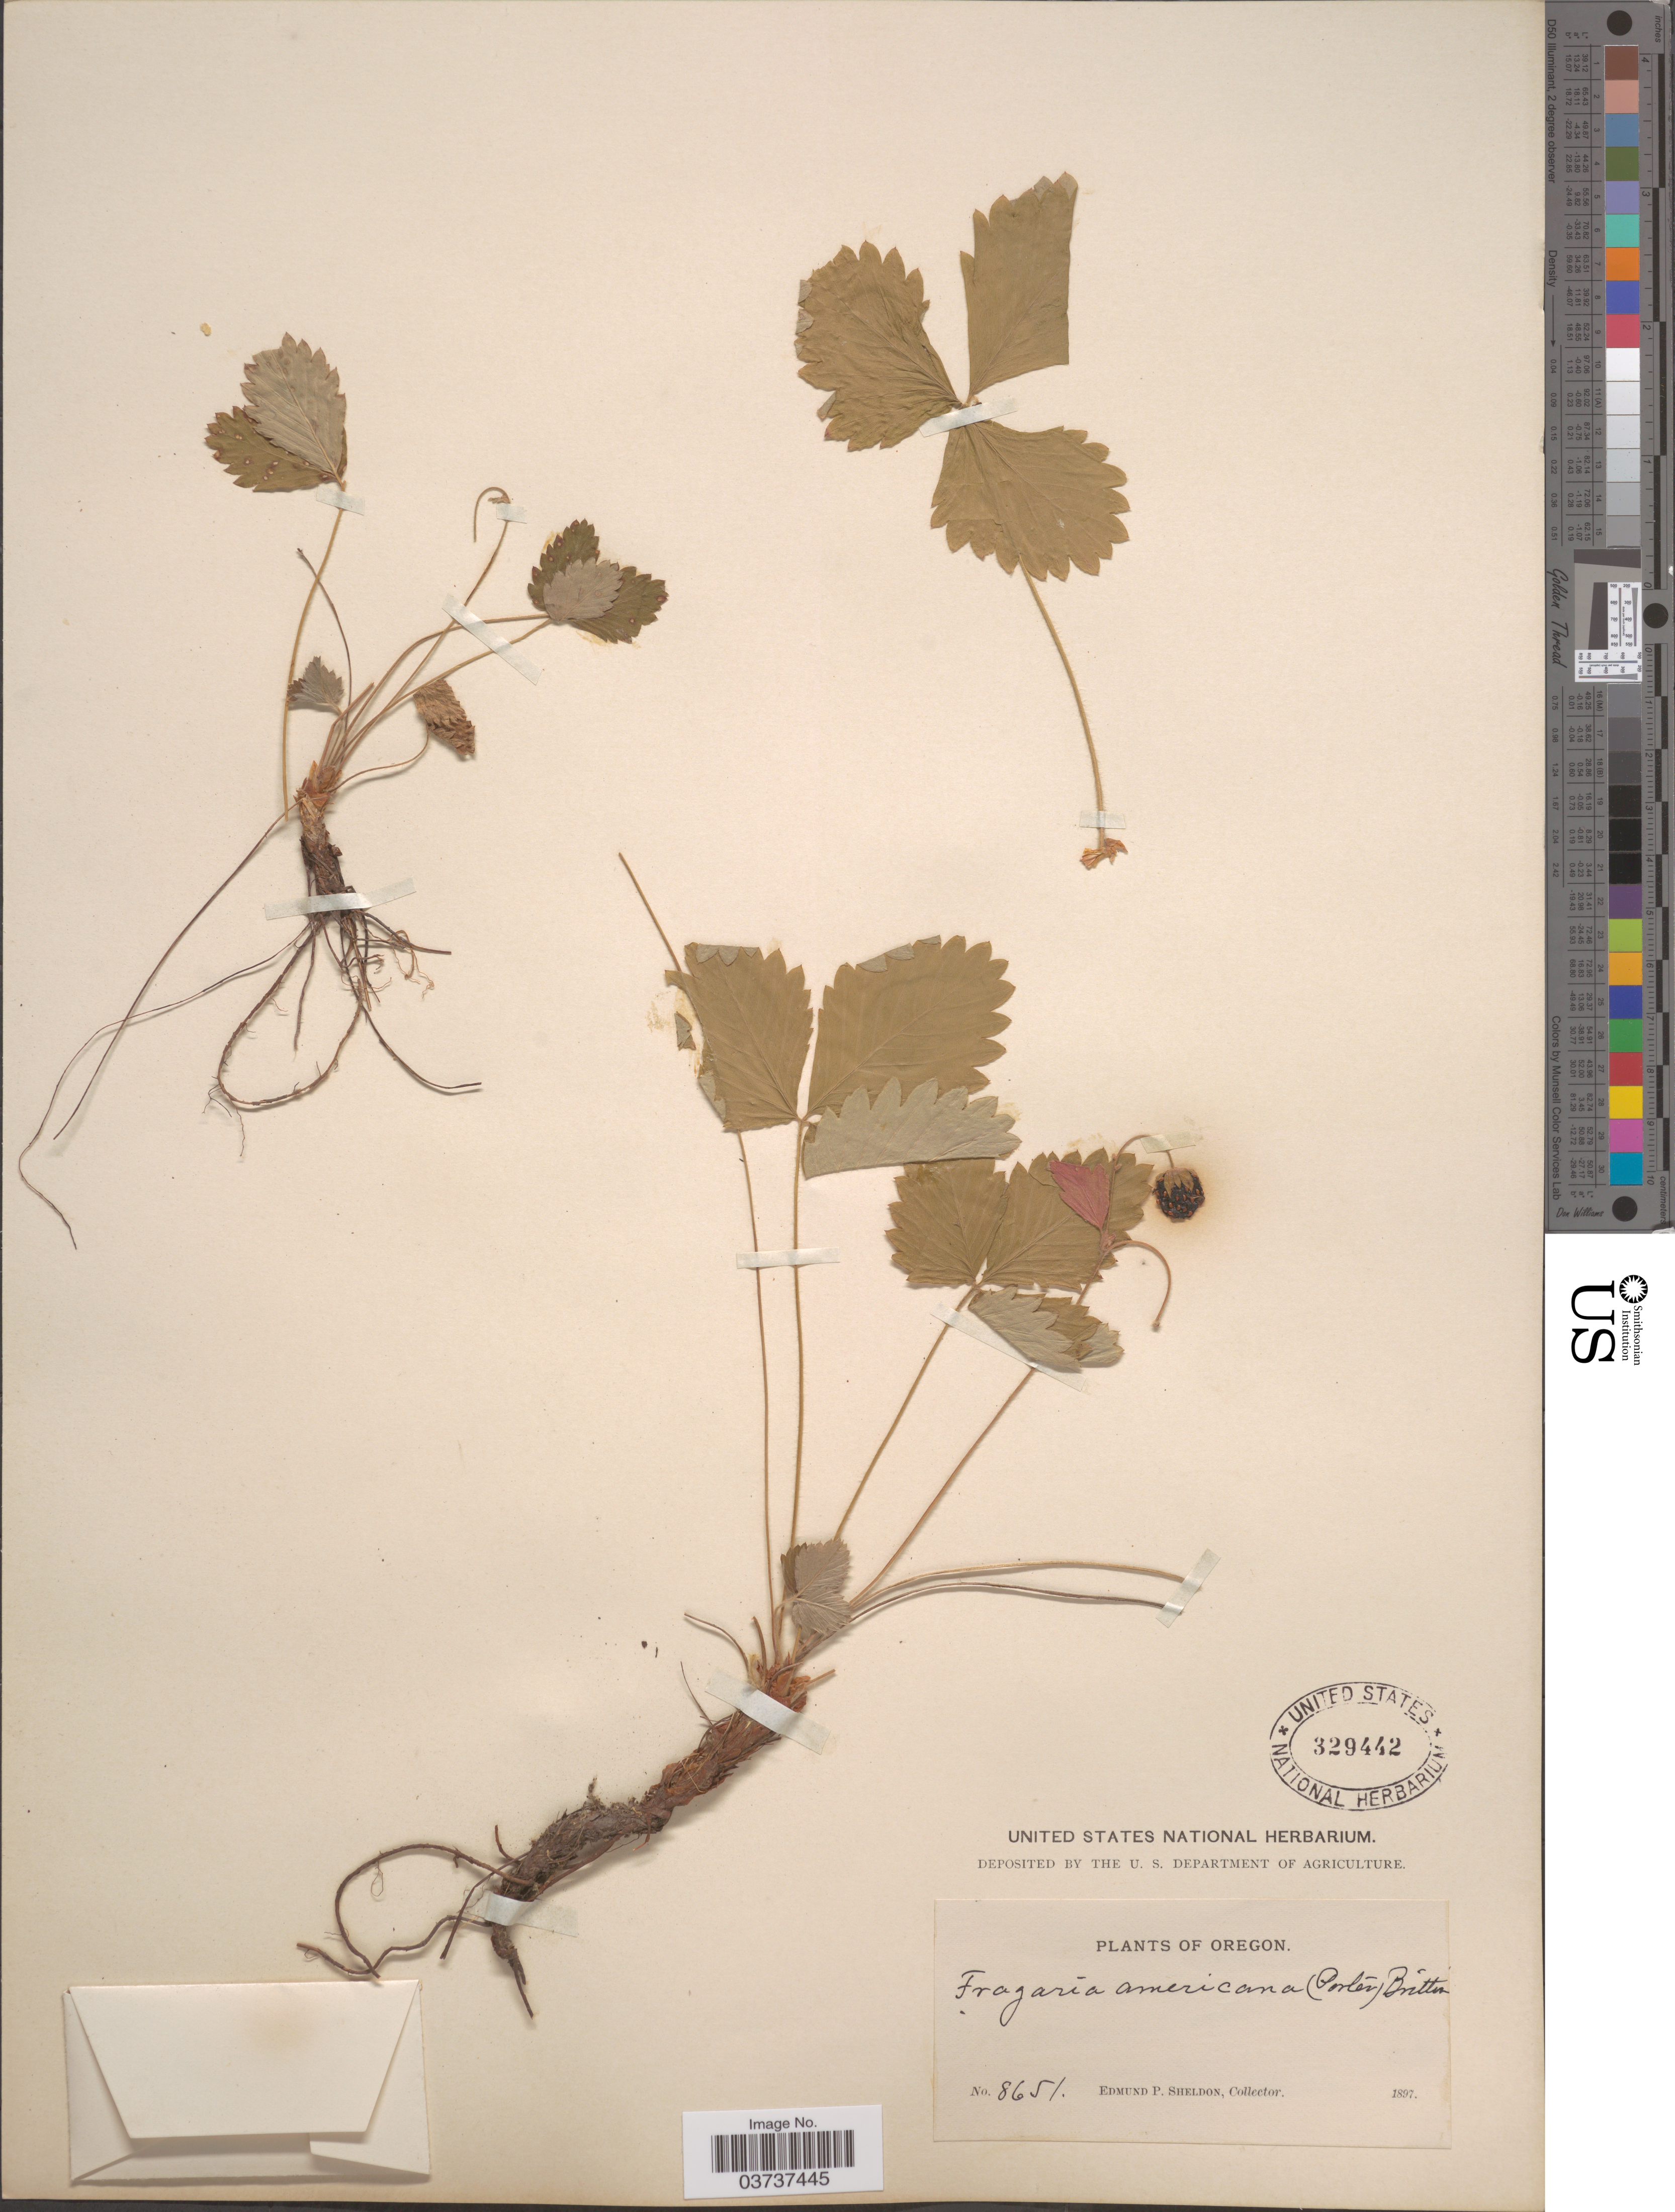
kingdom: Plantae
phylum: Tracheophyta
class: Magnoliopsida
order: Rosales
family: Rosaceae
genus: Fragaria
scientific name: Fragaria vesca subsp. bracteata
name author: L.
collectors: E. P. Sheldon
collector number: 8651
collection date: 1897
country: United States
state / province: Oregon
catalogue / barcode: US 329442